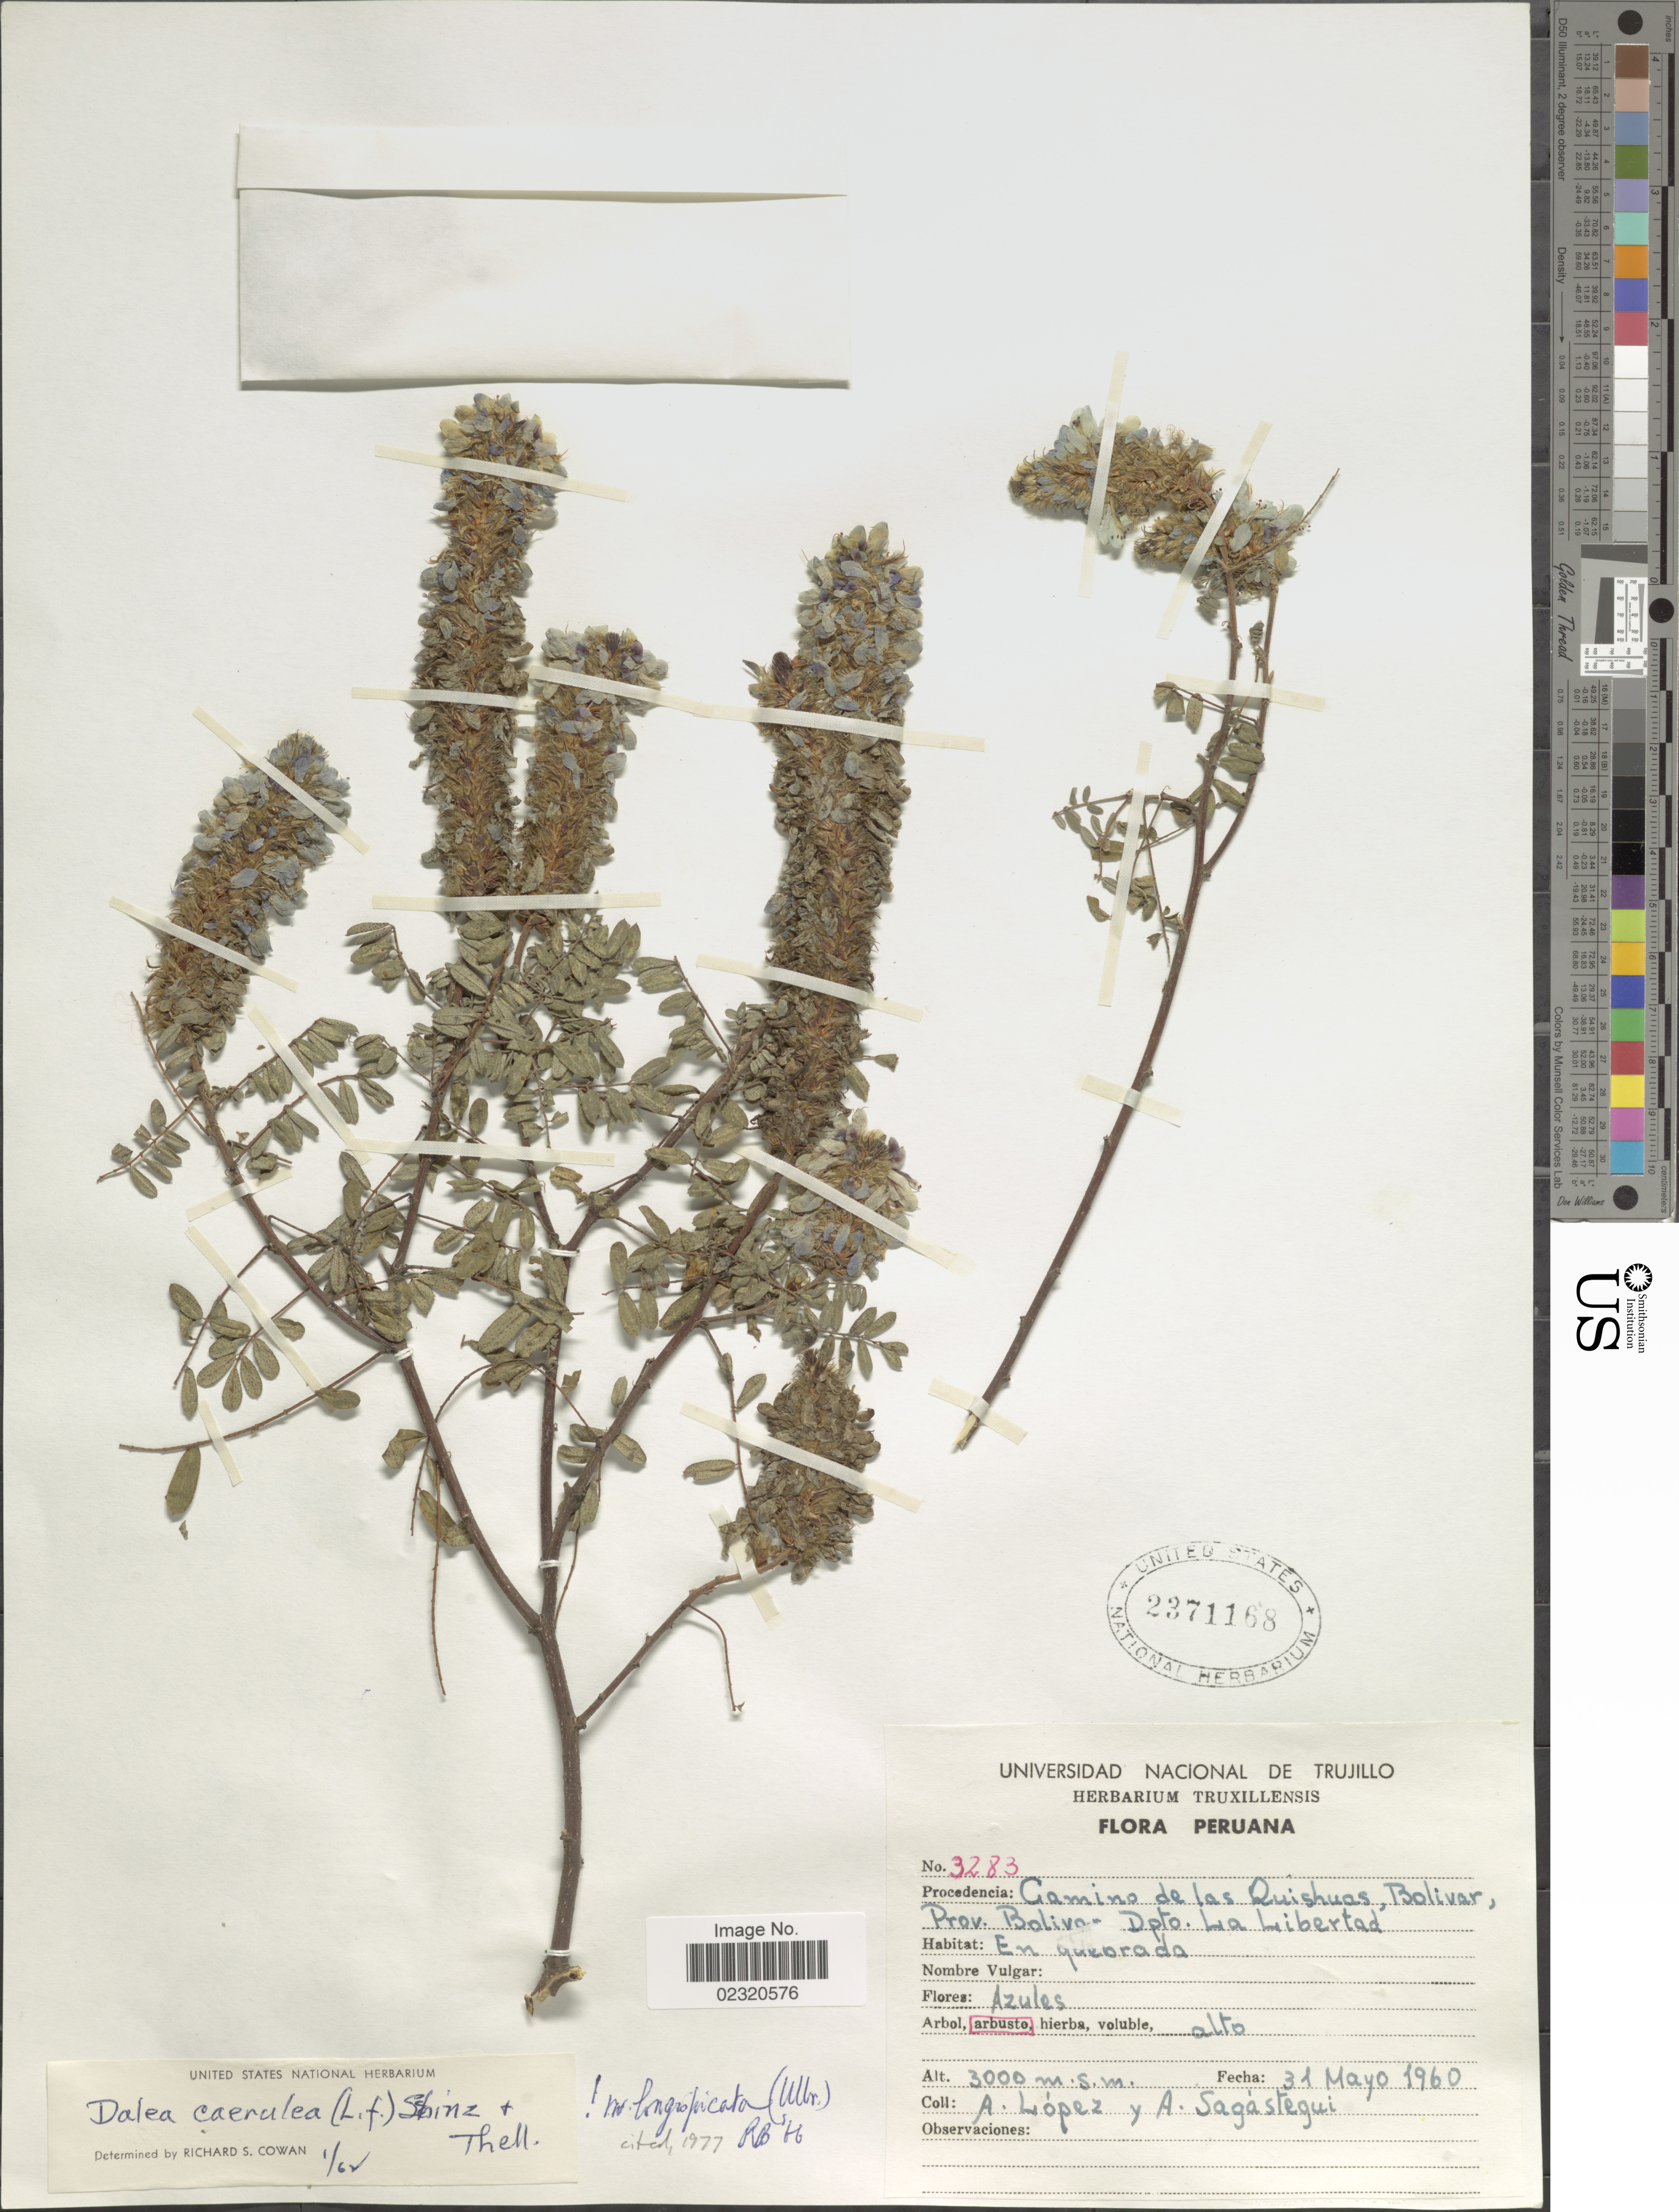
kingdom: Plantae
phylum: Tracheophyta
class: Magnoliopsida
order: Fabales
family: Fabaceae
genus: Dalea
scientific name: Dalea coerulea var. longispicata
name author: (Ulbr.) Barneby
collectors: A. López & A. Sagástequi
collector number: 3283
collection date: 1960-05-31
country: Peru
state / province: La Libertad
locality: Camino de las Quishuas, Bolivar, Prov. Bolivar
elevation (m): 3000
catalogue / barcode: US 2371168